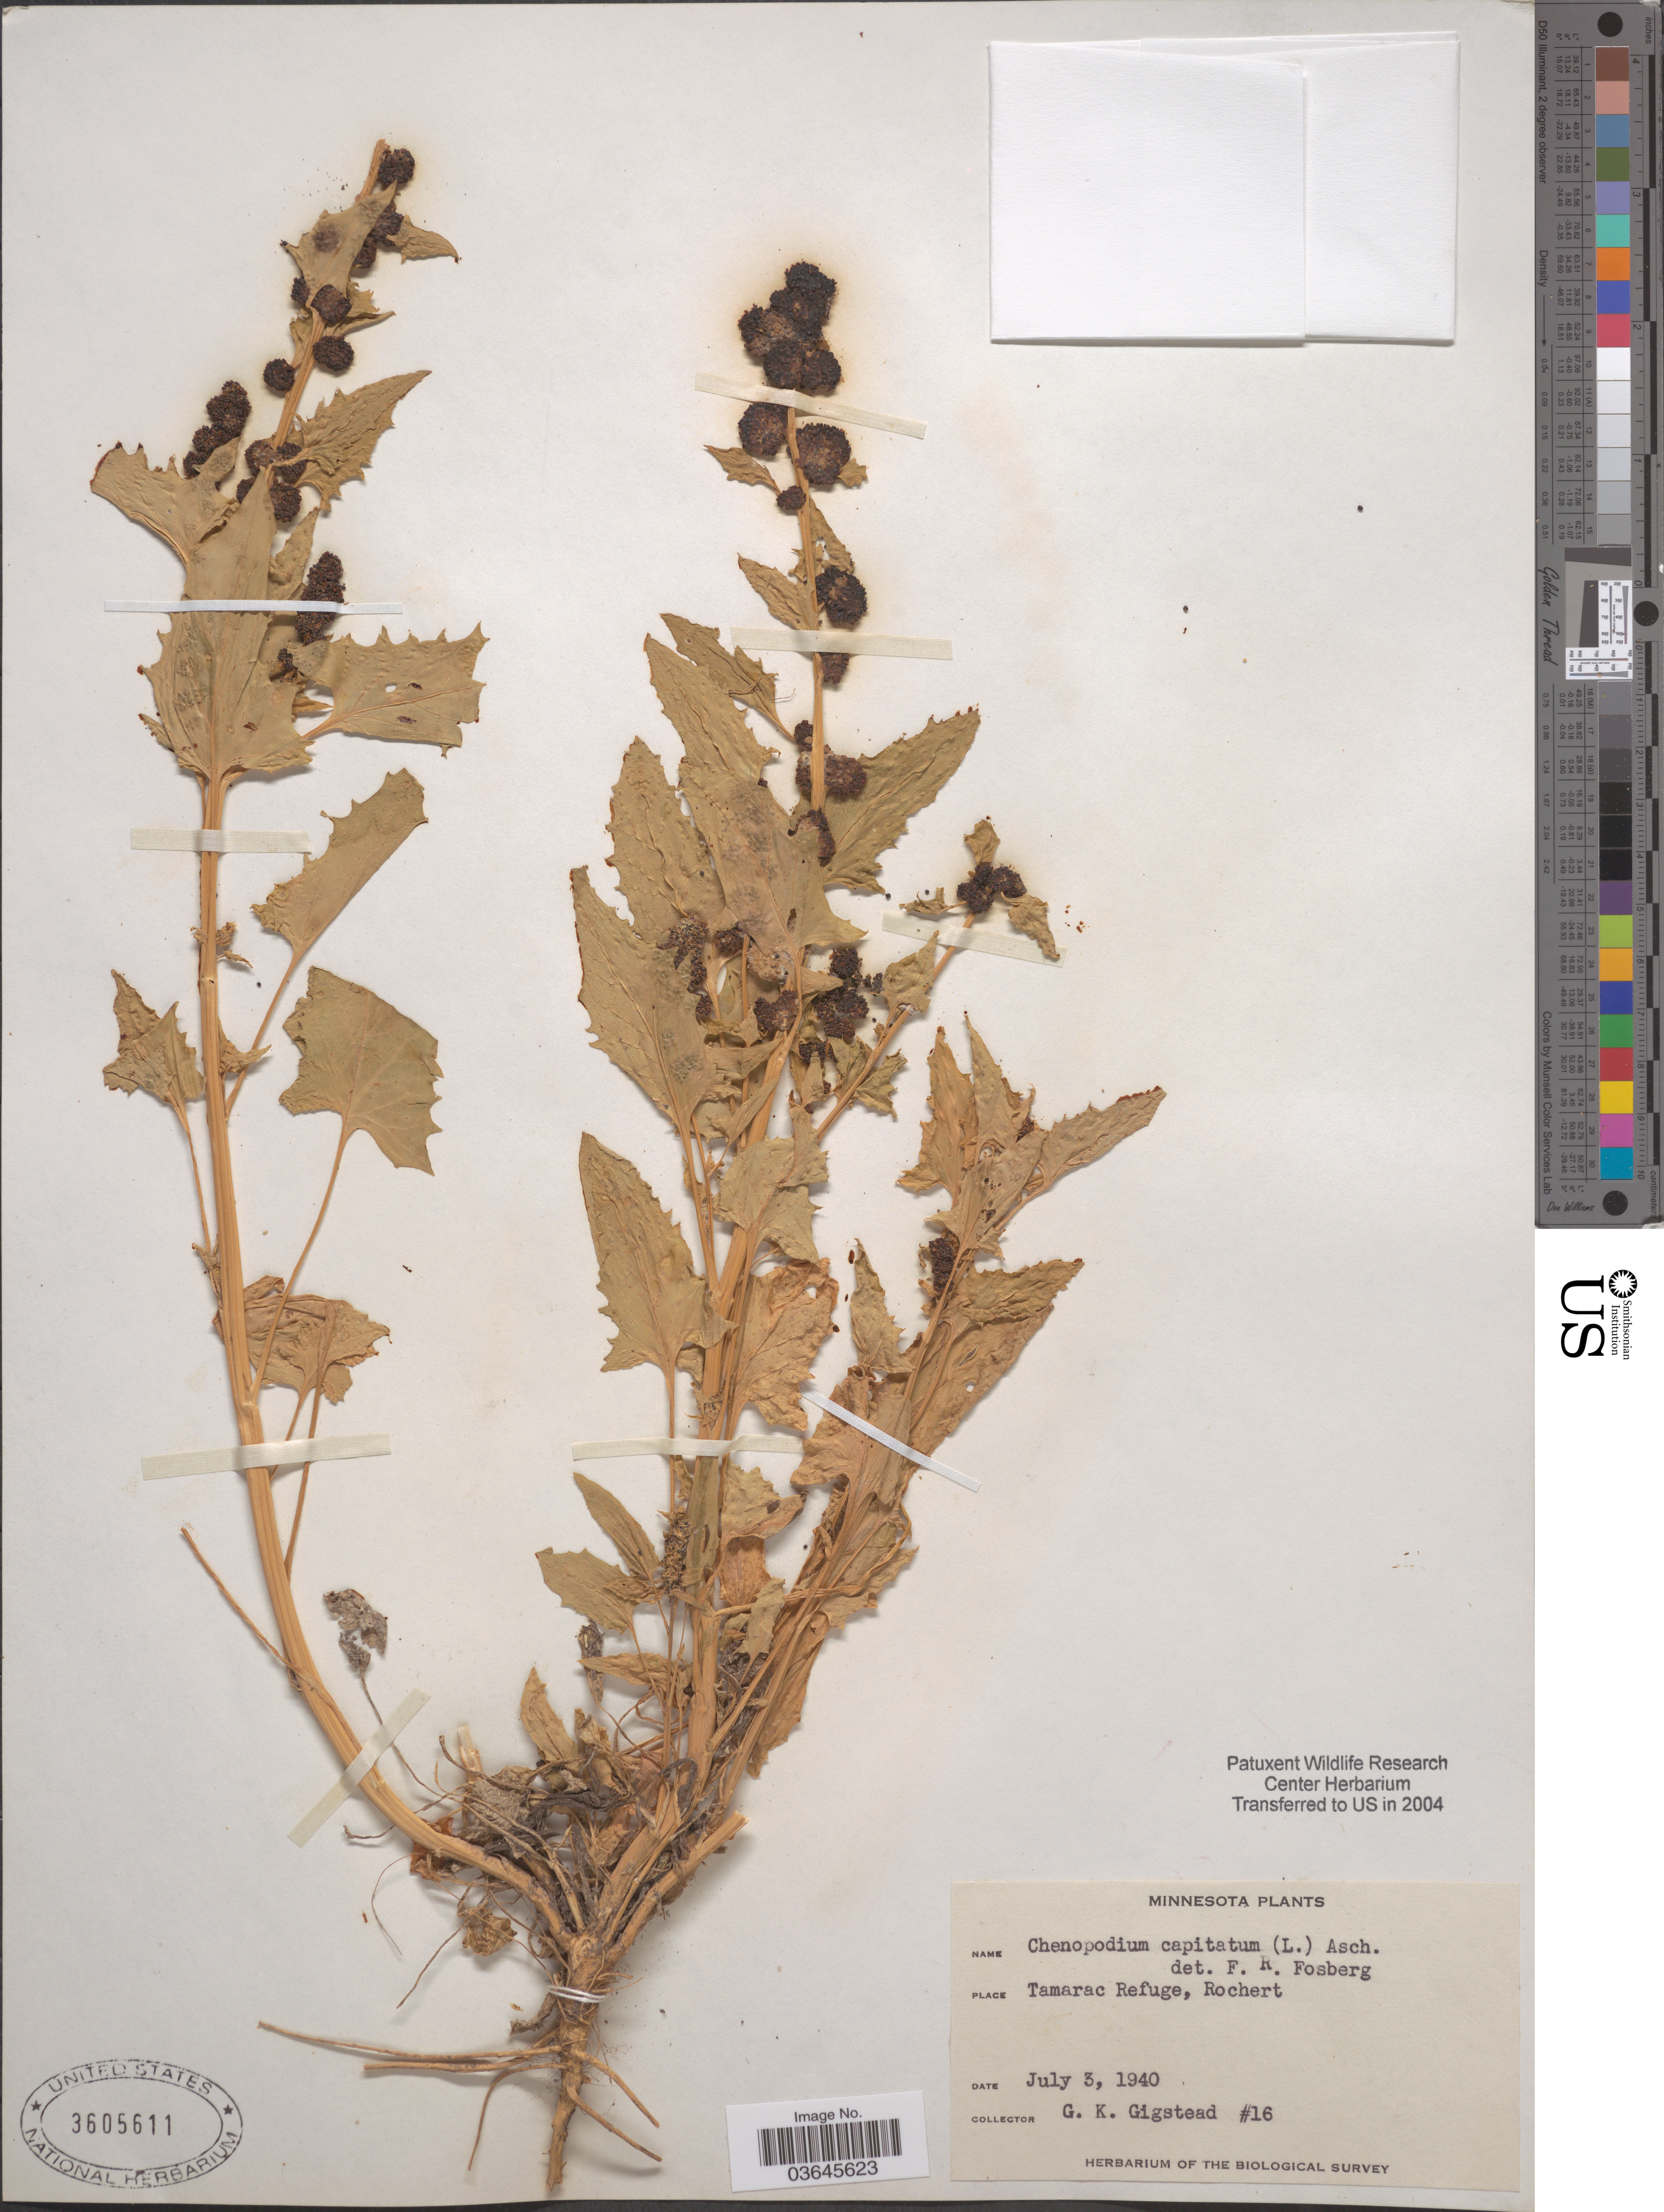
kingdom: Plantae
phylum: Tracheophyta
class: Magnoliopsida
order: Caryophyllales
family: Amaranthaceae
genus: Blitum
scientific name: Blitum capitatum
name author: L.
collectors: G. Gigstead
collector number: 16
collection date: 1940-07-03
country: United States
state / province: Minnesota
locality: Tamarac Refuge, Rochert.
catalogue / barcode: US 3605611